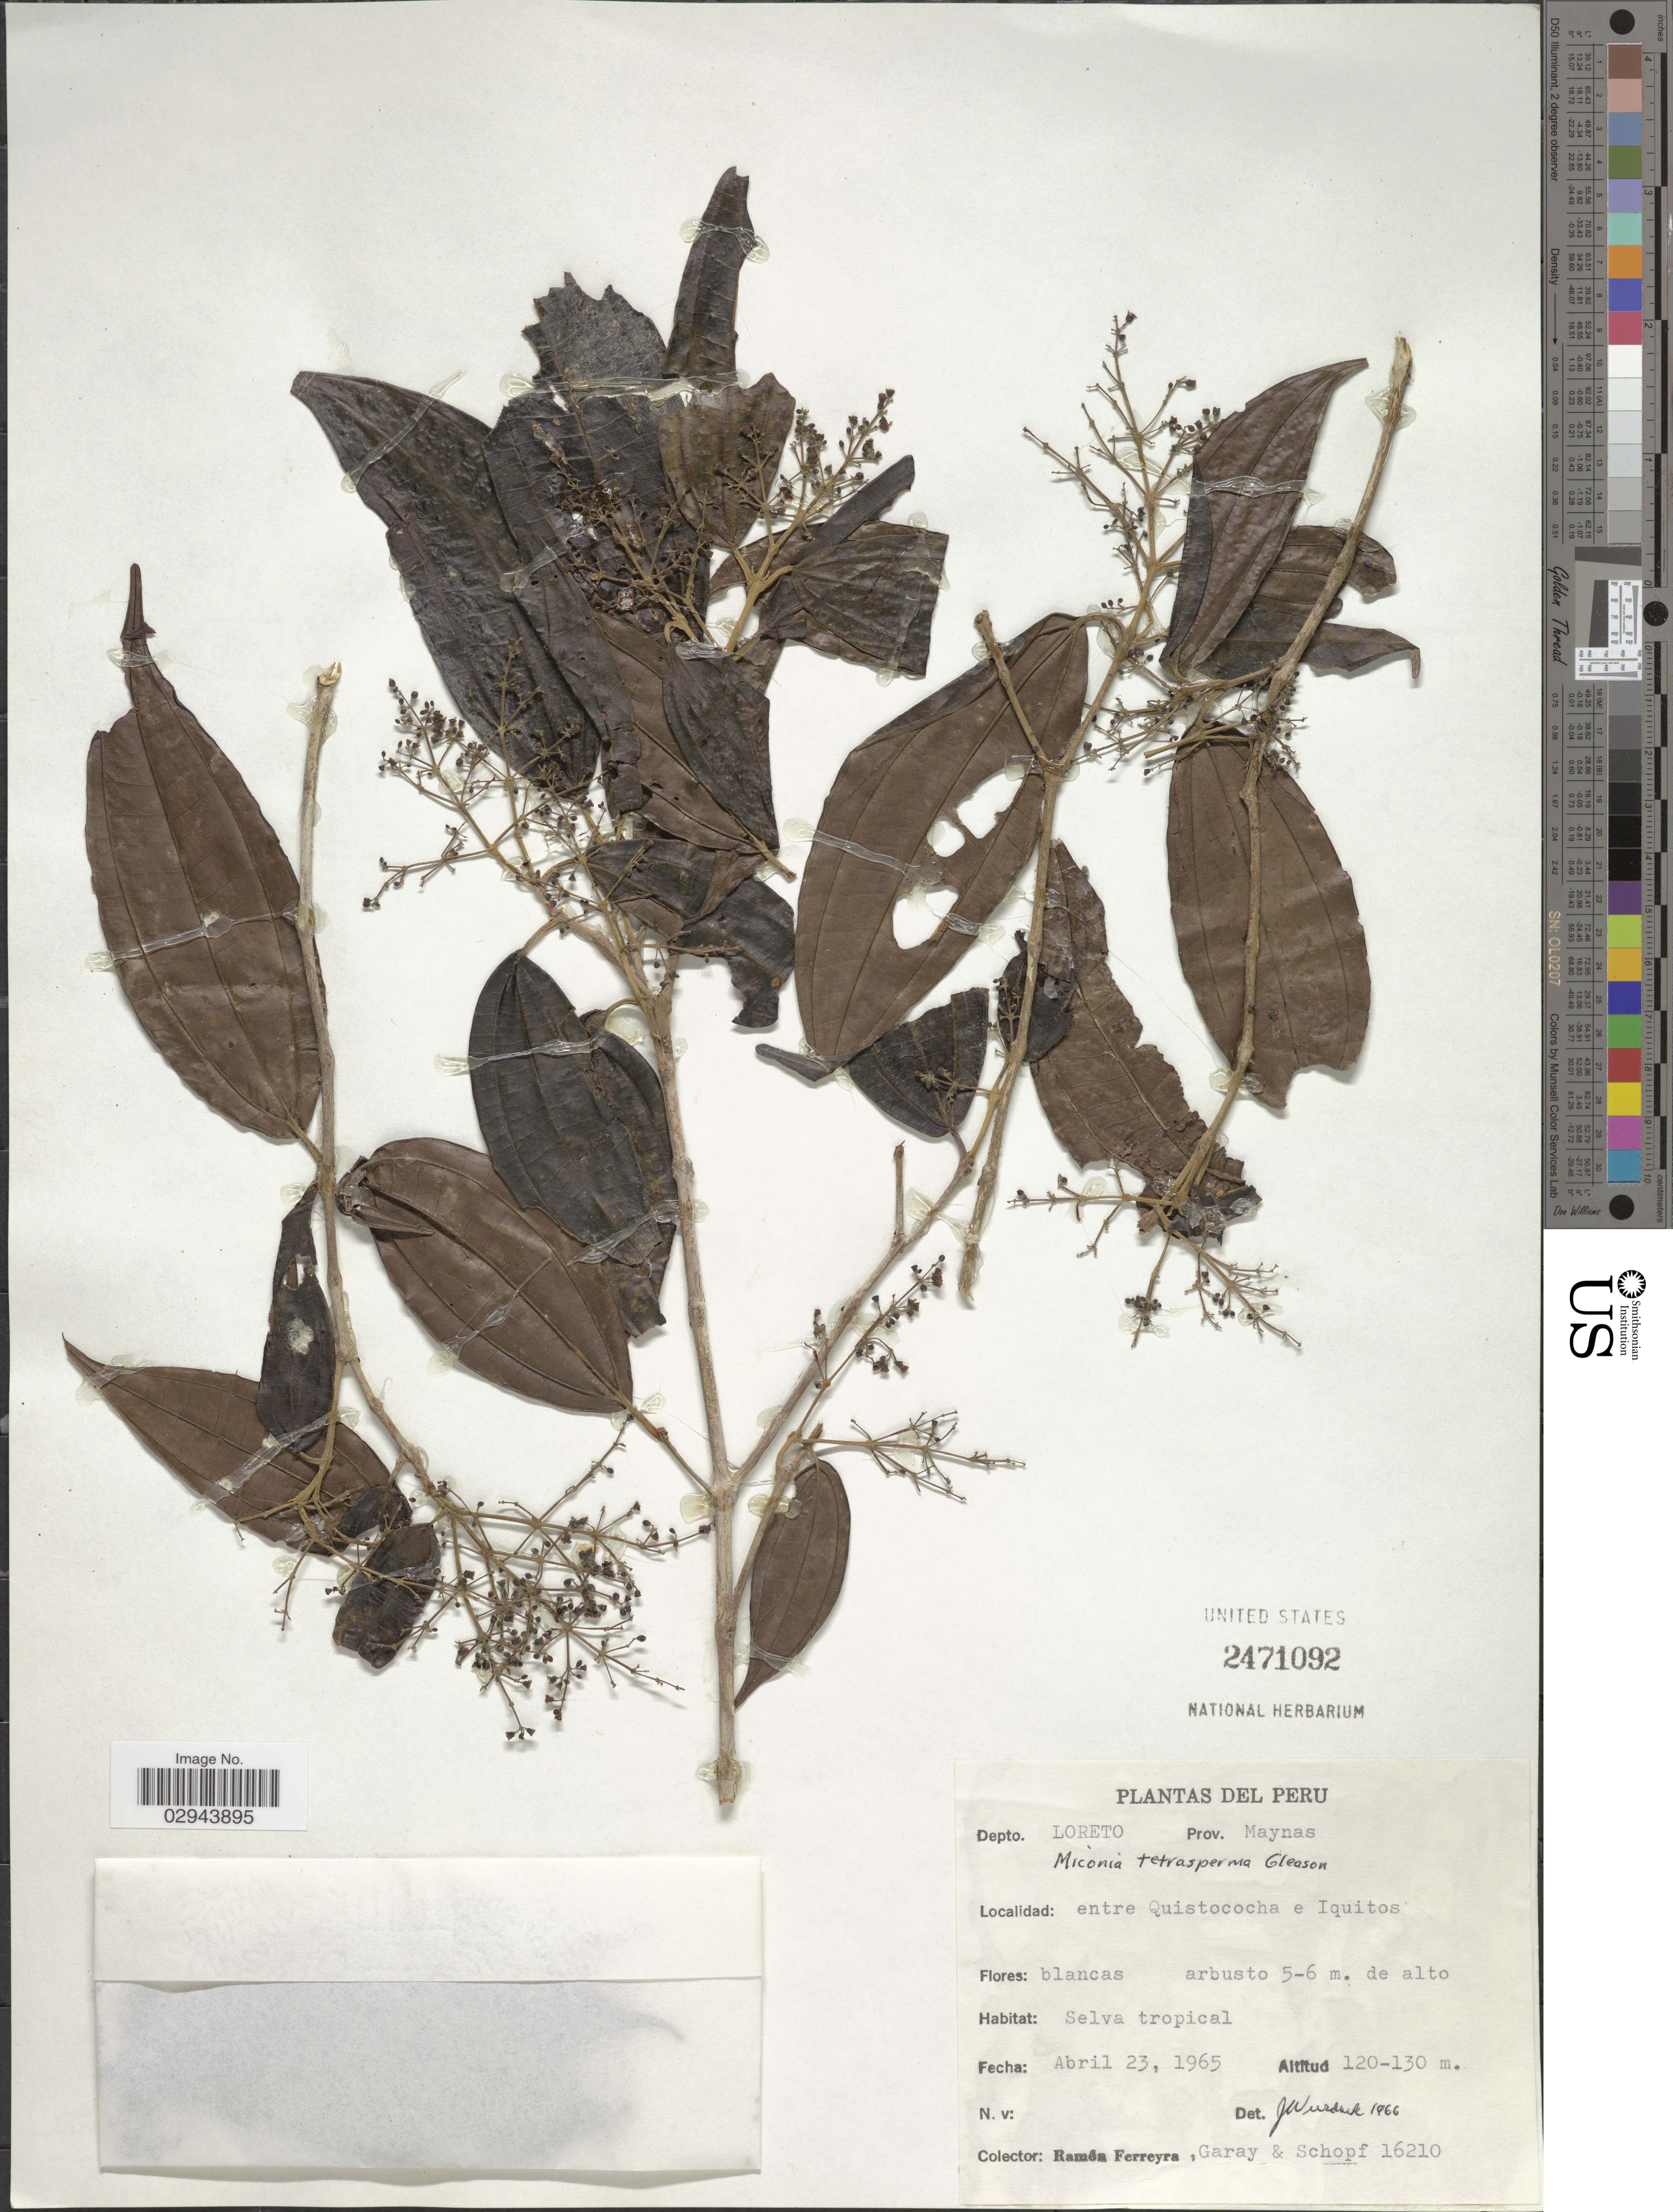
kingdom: Plantae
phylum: Tracheophyta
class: Magnoliopsida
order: Myrtales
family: Melastomataceae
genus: Miconia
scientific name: Miconia tetrasperma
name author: Gleason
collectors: R. A. Ferreyra, Garay & Schopf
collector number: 16210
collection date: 1965-04-23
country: Peru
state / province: Loreto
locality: Depto. Loreto. Prov. Maynas. Entre Quistococha e Iquitos.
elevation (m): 120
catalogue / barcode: US 2471092